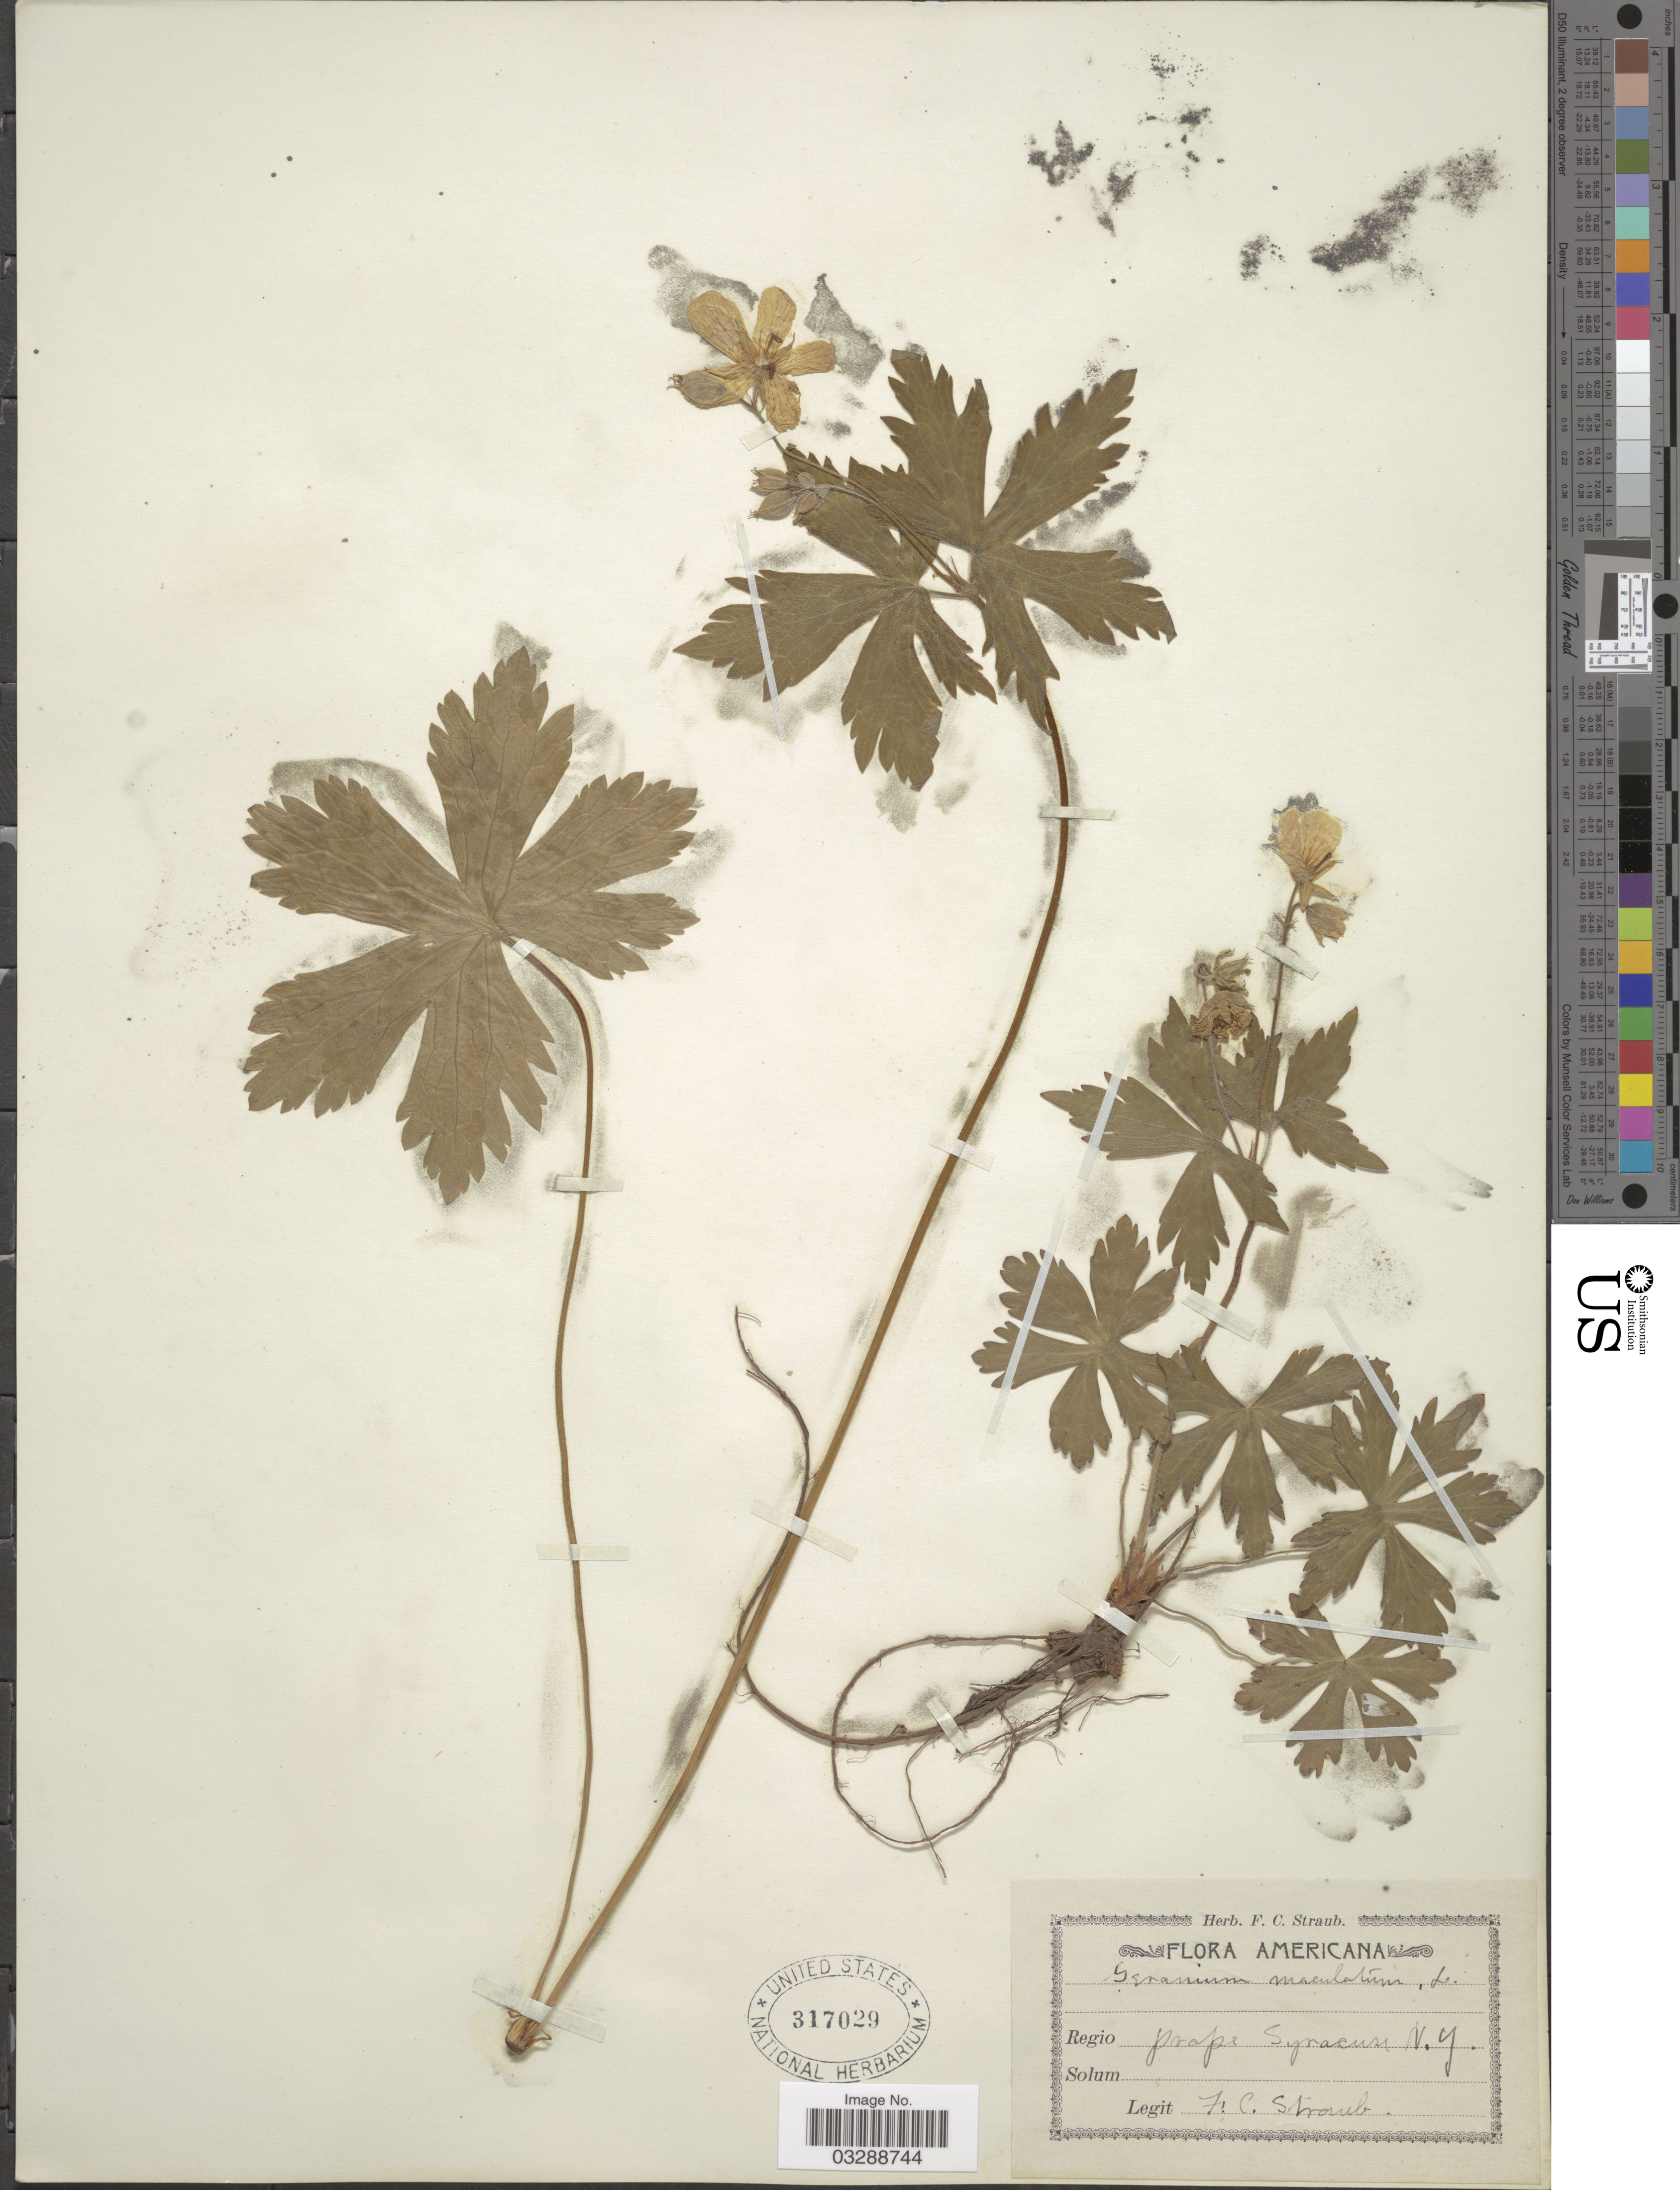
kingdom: Plantae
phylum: Tracheophyta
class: Magnoliopsida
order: Geraniales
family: Geraniaceae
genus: Geranium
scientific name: Geranium maculatum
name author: L.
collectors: F. Straub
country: United States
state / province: New York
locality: Regio prope Syracuse.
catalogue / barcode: US 317029